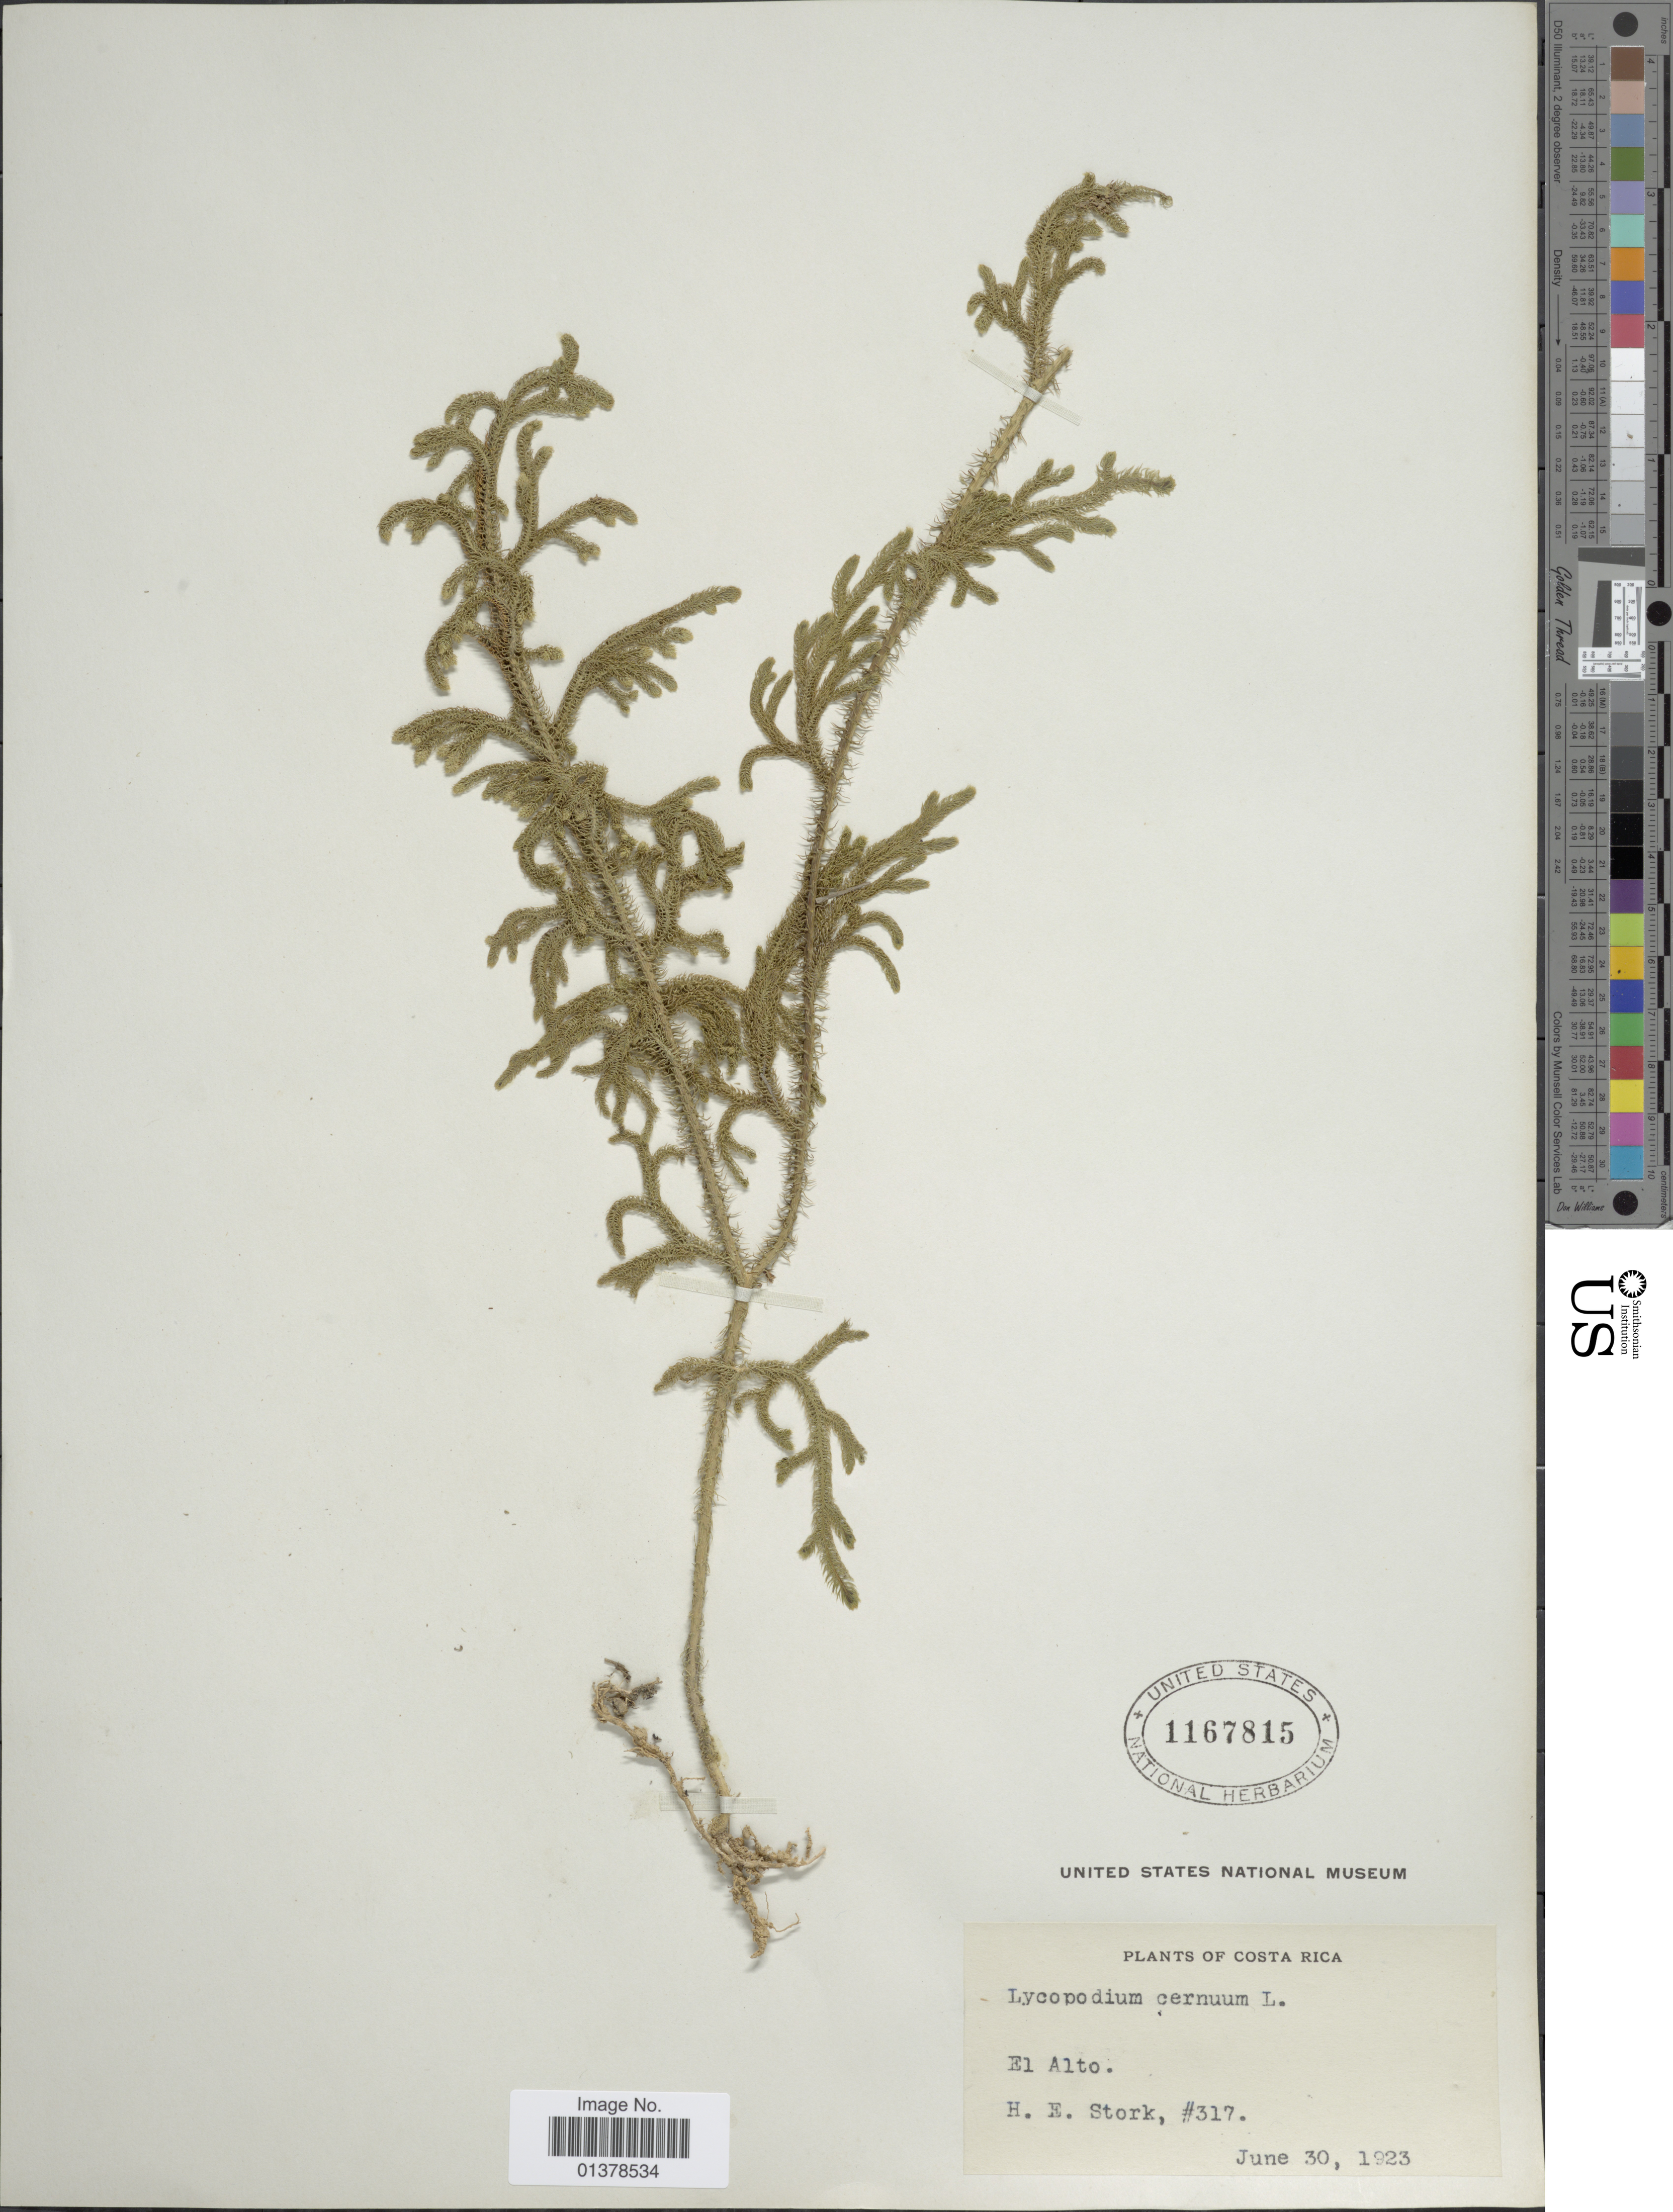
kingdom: Plantae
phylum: Tracheophyta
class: Lycopodiopsida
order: Lycopodiales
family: Lycopodiaceae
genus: Palhinhaea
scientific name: Palhinhaea cernua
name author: (L.) Vasc. & Franco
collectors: H. E. Stork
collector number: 317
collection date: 1923-06-30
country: Costa Rica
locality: El Alto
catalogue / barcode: US 1167815